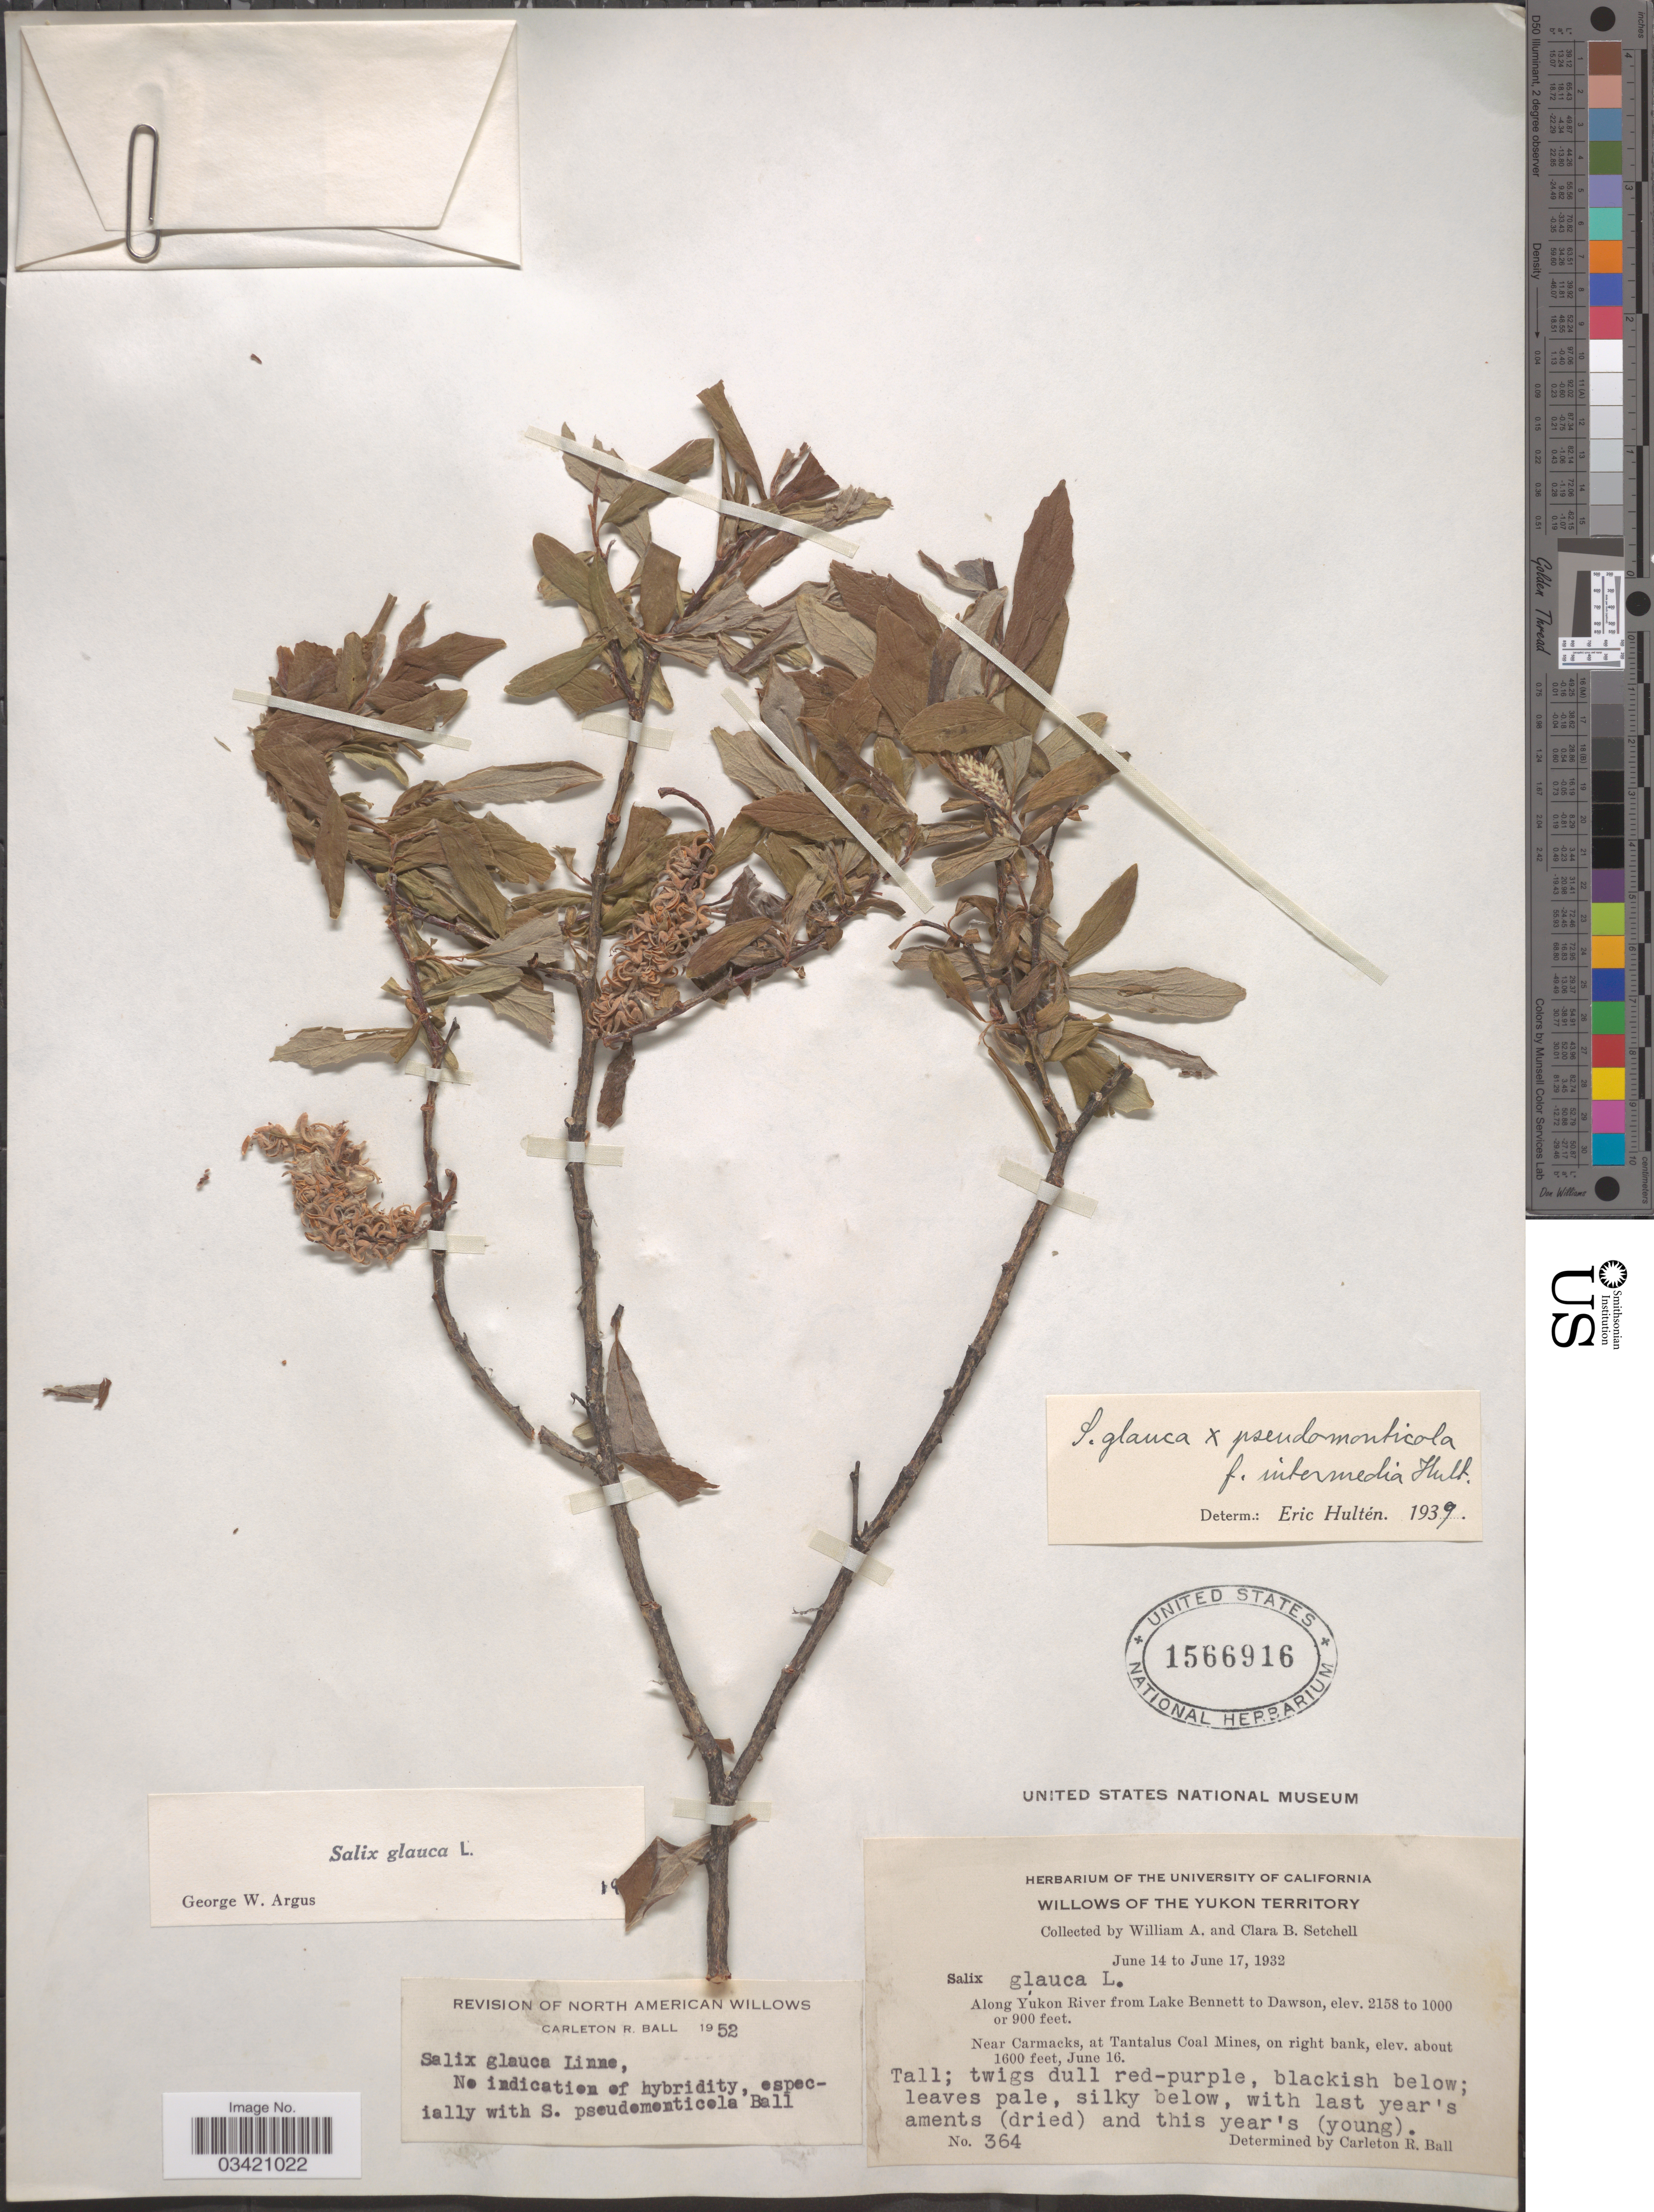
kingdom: Plantae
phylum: Tracheophyta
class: Magnoliopsida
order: Malpighiales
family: Salicaceae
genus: Salix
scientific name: Salix glauca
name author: L.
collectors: W. Setchell & C. B. Setchell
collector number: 364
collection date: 1932-06-16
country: Canada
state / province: Yukon Territory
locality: Along Yukon River from Lake Bennett to Dawson. Near Carmacks, at Tantalus Coal Mines, on right bank.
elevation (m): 274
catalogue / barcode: US 1566916